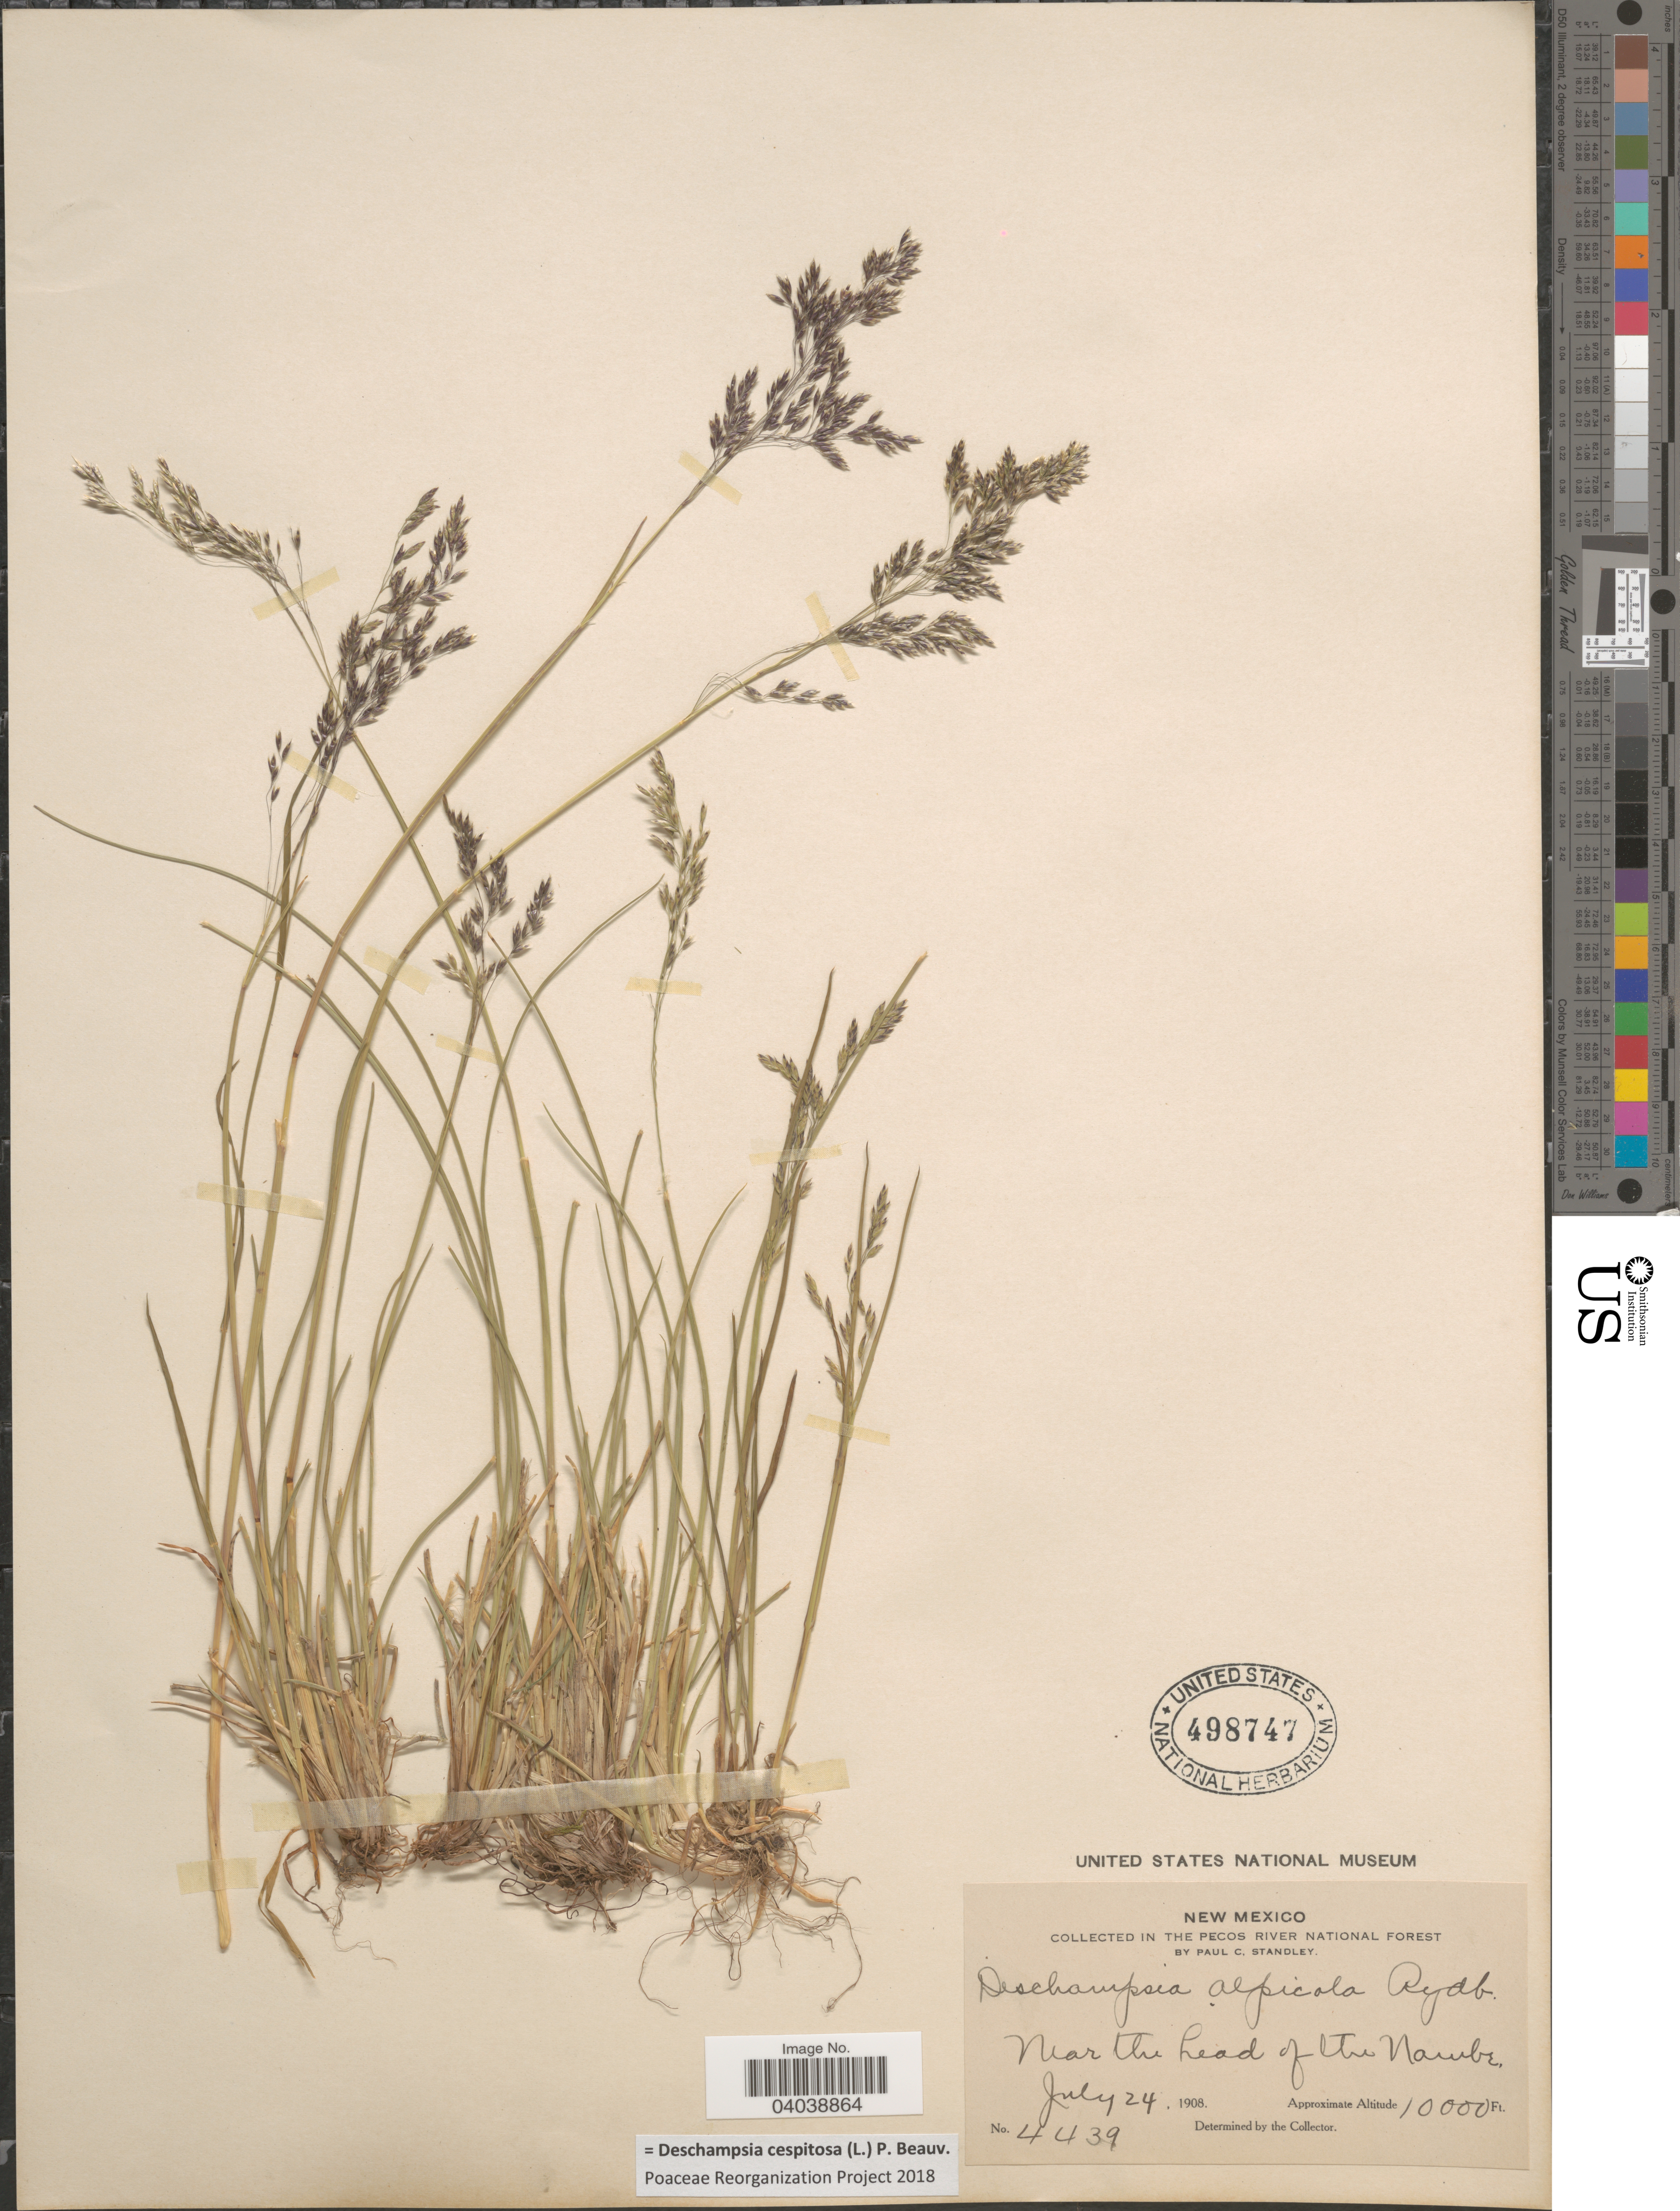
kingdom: Plantae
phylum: Tracheophyta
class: Liliopsida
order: Poales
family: Poaceae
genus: Deschampsia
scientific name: Deschampsia cespitosa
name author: (L.) P. Beauv.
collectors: P. C. Standley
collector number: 4439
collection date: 1908-07-24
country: United States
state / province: New Mexico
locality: In The Pecos River National Forest. Near the head of the Nambe.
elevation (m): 3048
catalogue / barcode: US 498747